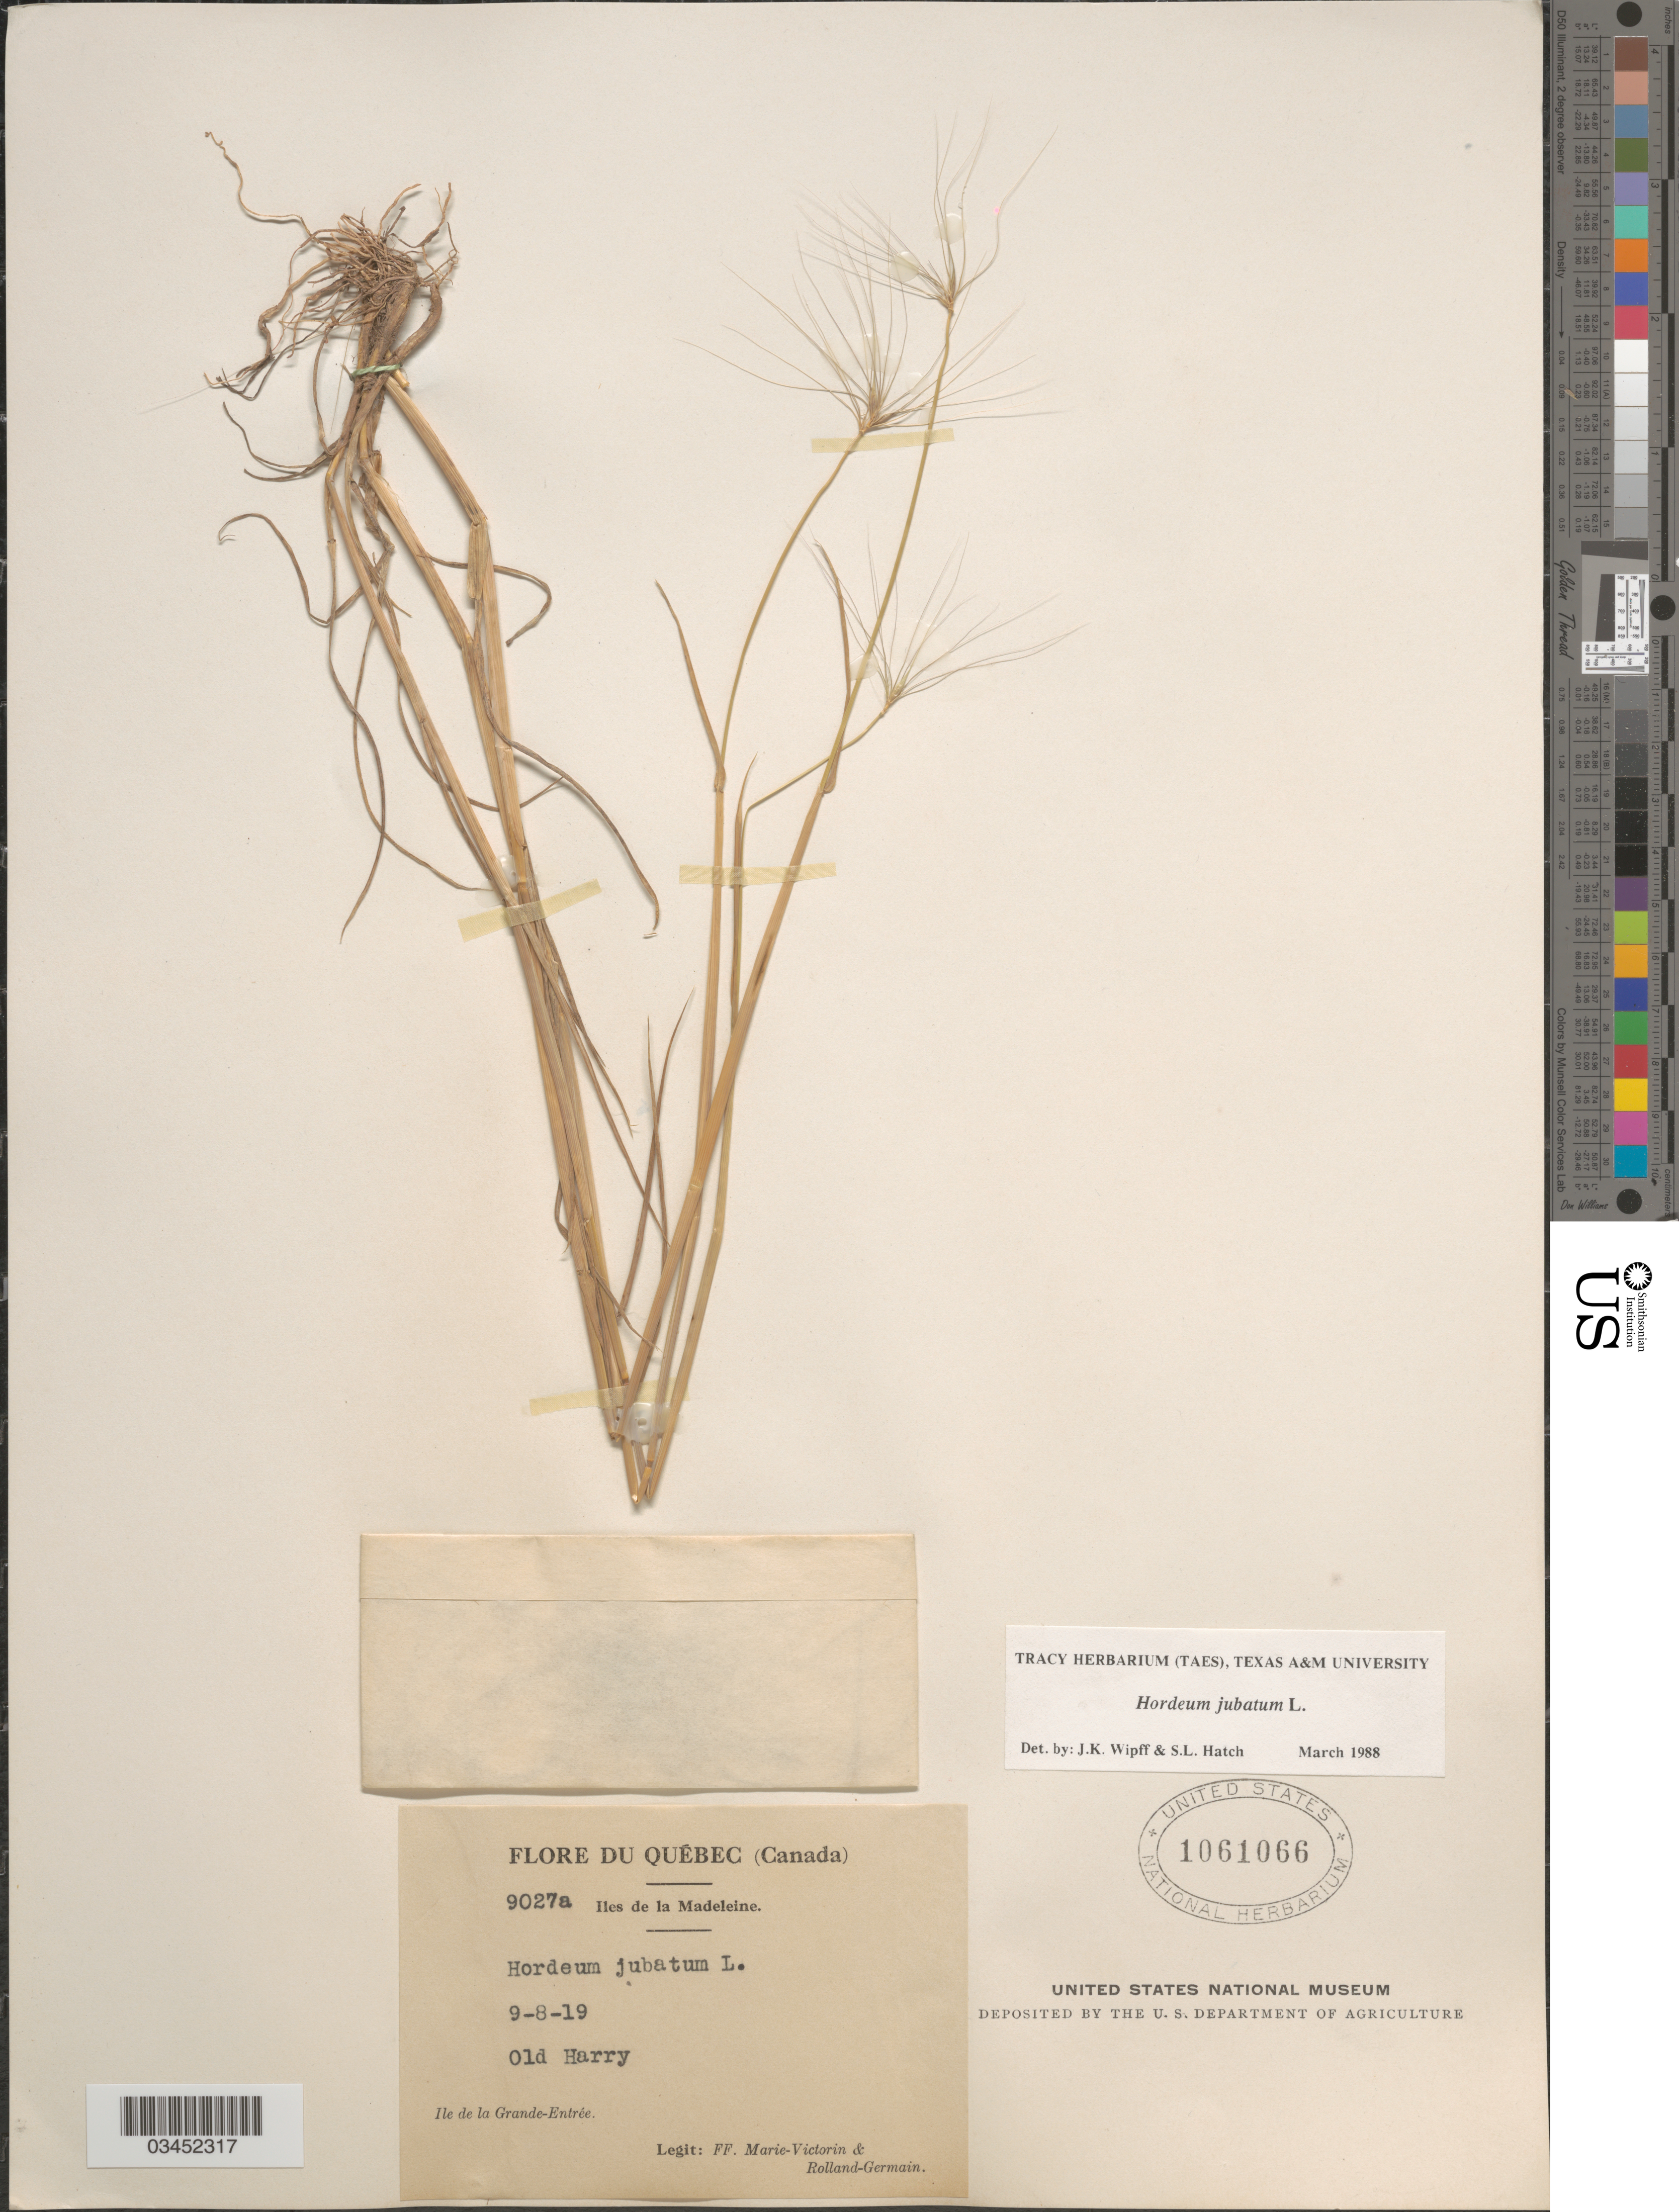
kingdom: Plantae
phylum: Tracheophyta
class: Liliopsida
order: Poales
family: Poaceae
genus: Hordeum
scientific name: Hordeum jubatum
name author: L.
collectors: F. Marie-Victorin & Rolland-Germain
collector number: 9027a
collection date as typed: Transcribed d/m/y: 9/8/19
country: Canada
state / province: Quebec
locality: Iles de la Madeleine. Old Harry. Ile de la Grande-Entrée.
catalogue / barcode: US 1061066